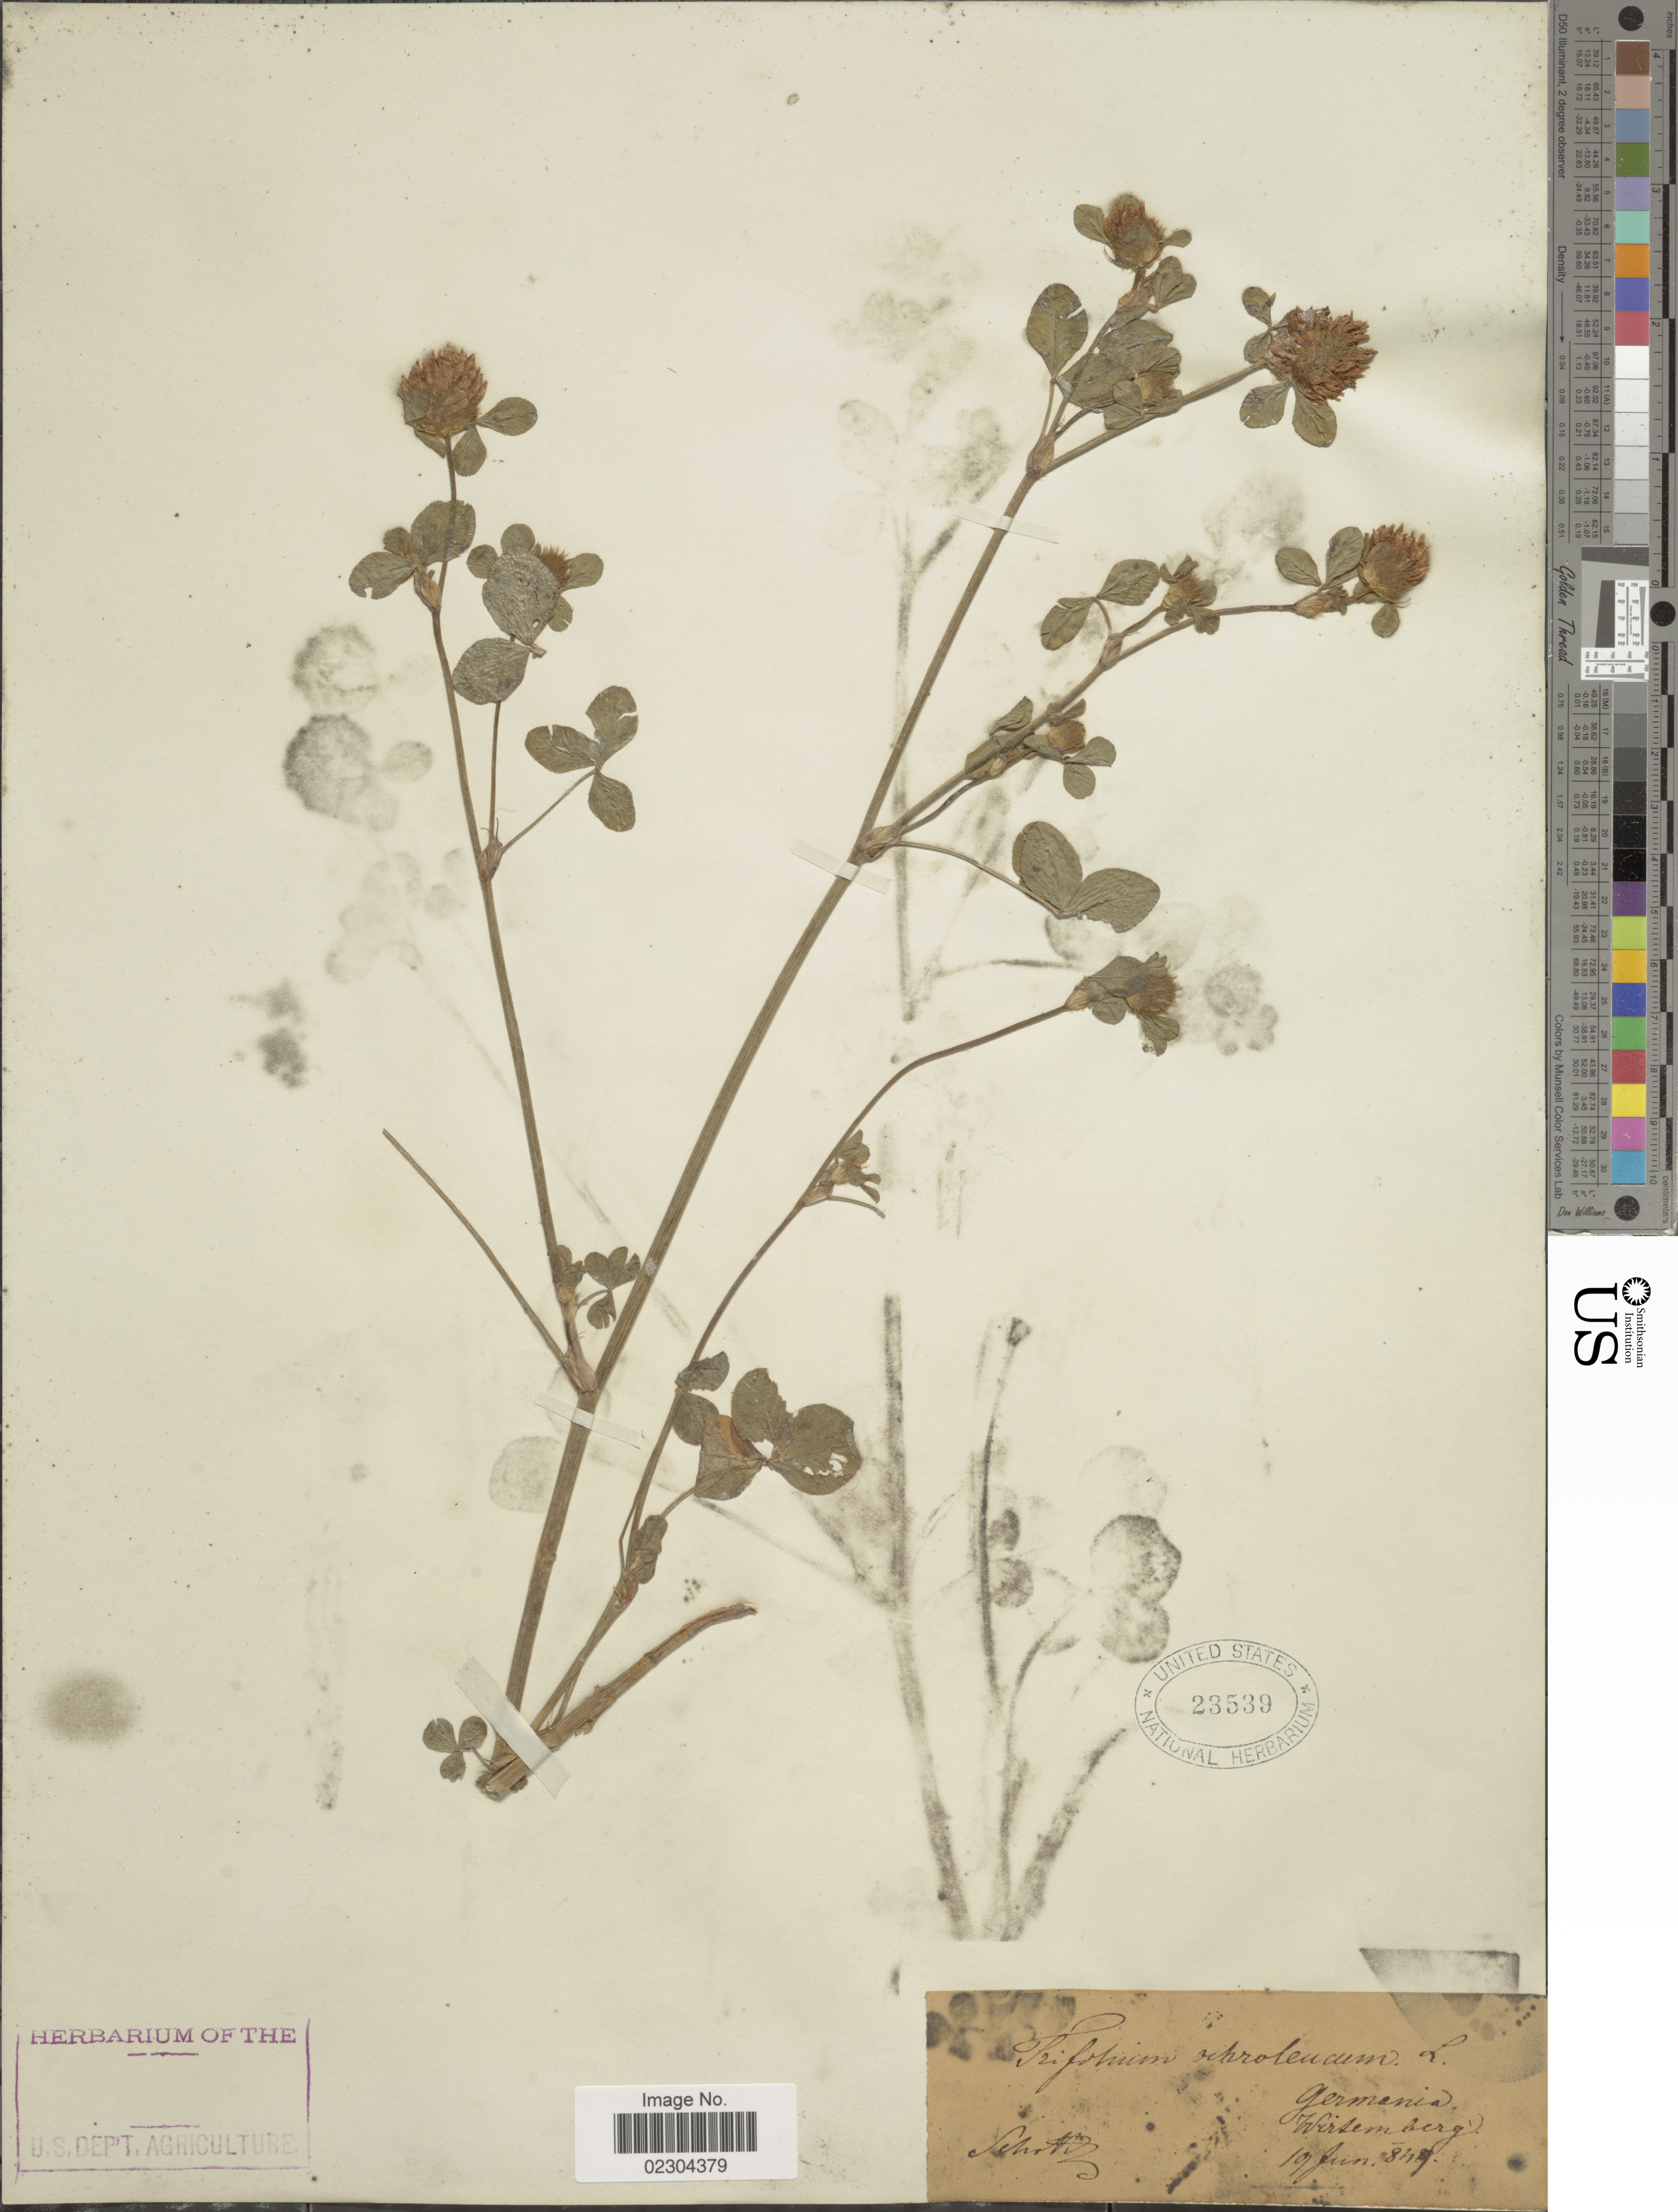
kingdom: Plantae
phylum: Tracheophyta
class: Magnoliopsida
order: Fabales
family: Fabaceae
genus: Trifolium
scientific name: Trifolium ochroleucon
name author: Huds.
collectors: Schott, --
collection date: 1849-06-19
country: Germany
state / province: Baden-Württemberg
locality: Wurttemberg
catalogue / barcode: US 23539